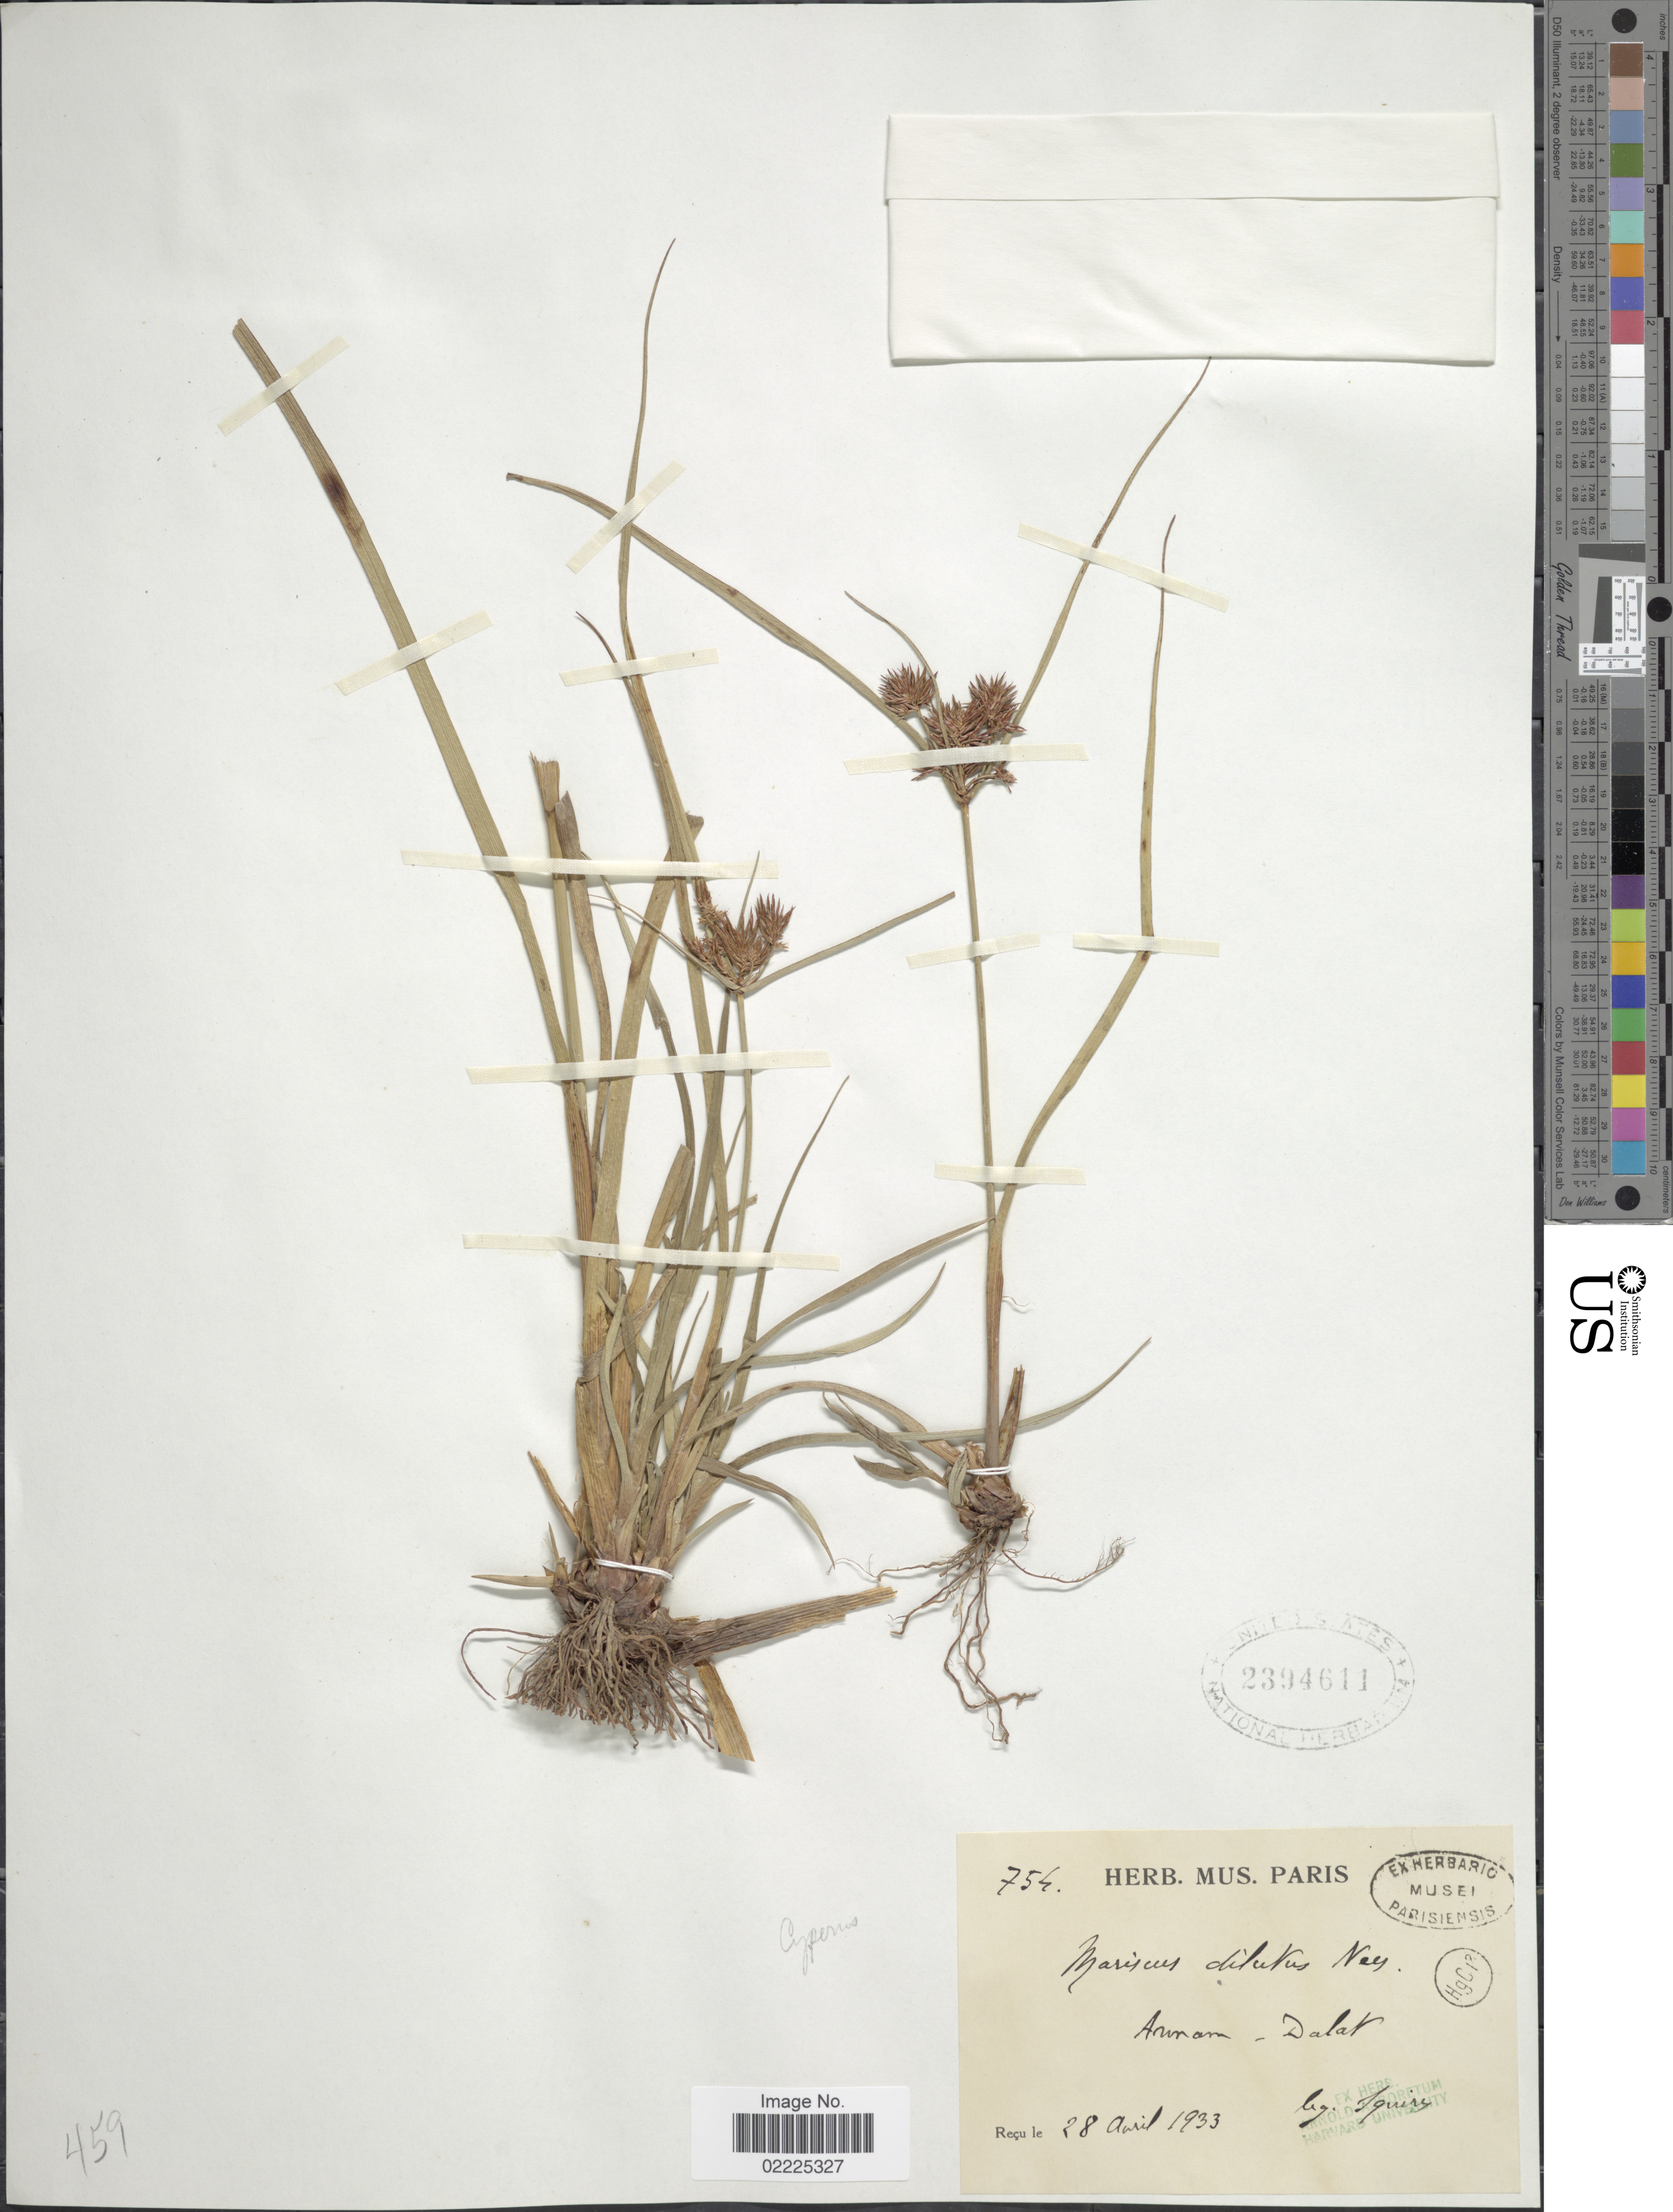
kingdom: Plantae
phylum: Tracheophyta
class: Liliopsida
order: Poales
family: Cyperaceae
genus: Cyperus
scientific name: Cyperus compactus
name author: Retz.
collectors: R. Squires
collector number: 754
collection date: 1933-04-28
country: Vietnam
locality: Annam - Dalat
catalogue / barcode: US 2394611